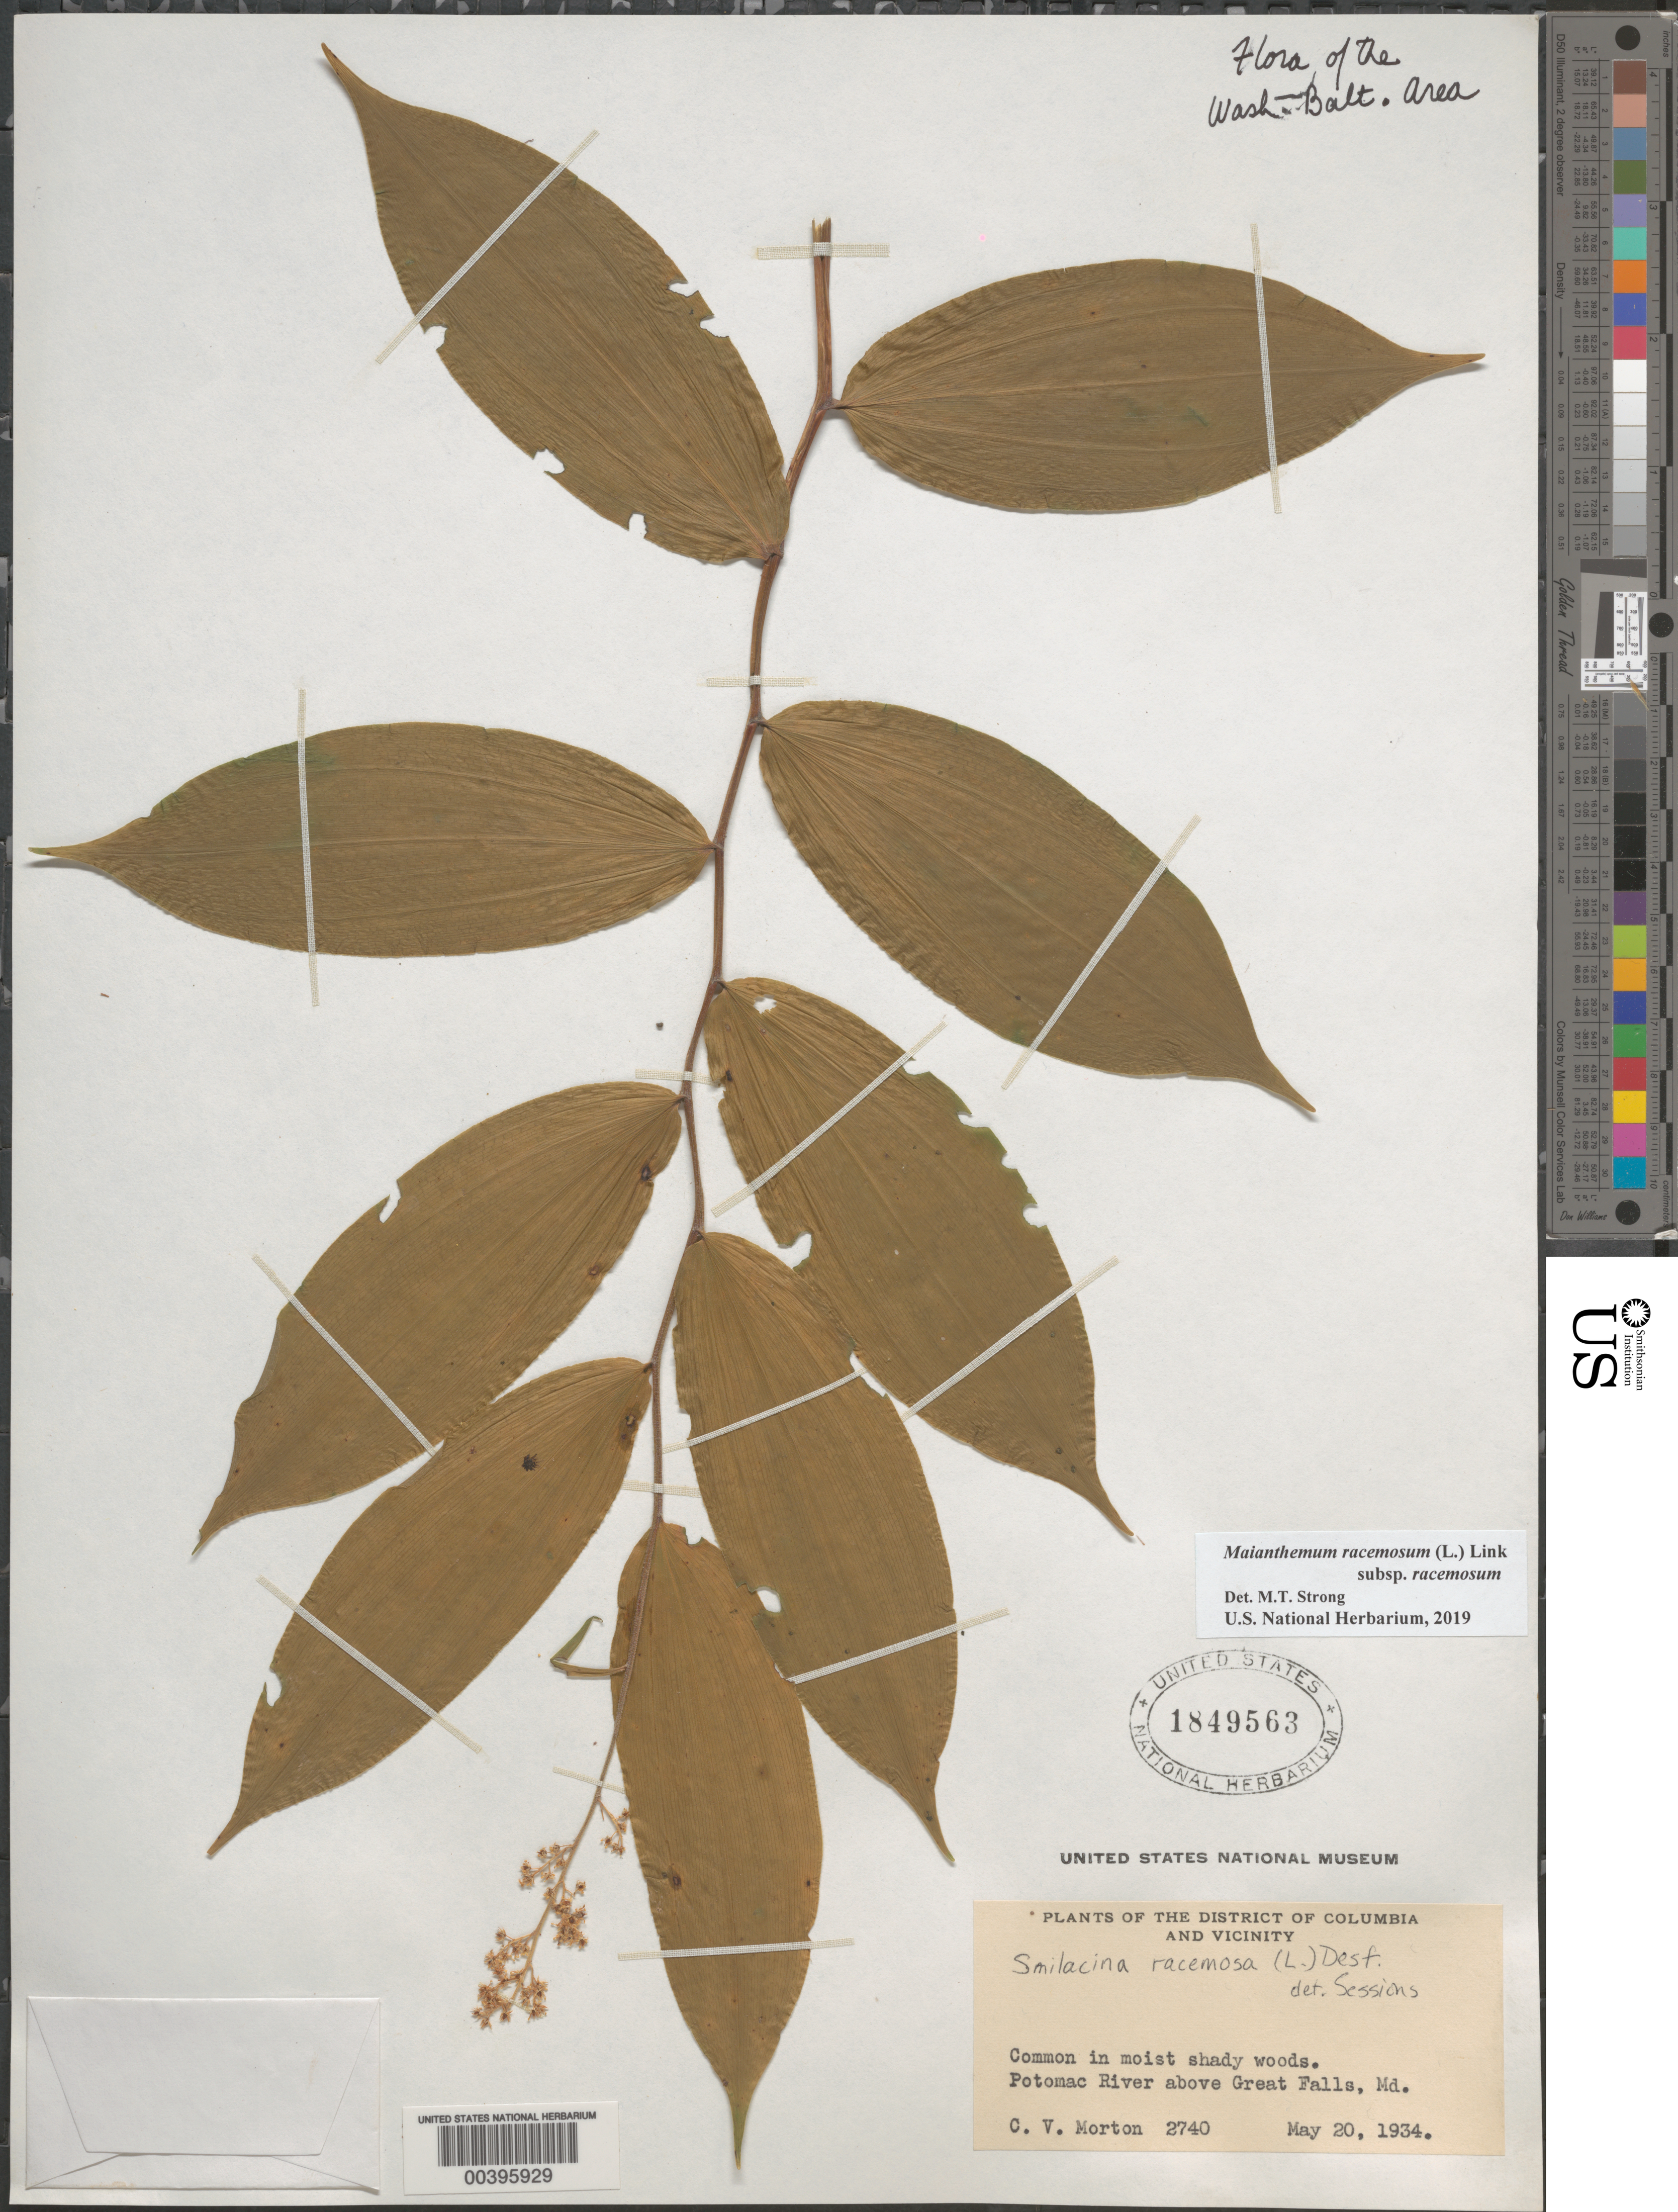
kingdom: Plantae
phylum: Tracheophyta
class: Liliopsida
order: Asparagales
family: Asparagaceae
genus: Maianthemum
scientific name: Maianthemum racemosum subsp. racemosum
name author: (L.) Link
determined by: Strong, Mark T., (BOT), Smithsonian Institution - National Museum of Natural History (UNITED STATES)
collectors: C. V. Morton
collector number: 2740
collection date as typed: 20 May 1934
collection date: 1934-05-20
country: United States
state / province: Maryland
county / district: Montgomery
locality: Potomac River, above Great Falls C. & O. Canal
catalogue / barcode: US 1849563